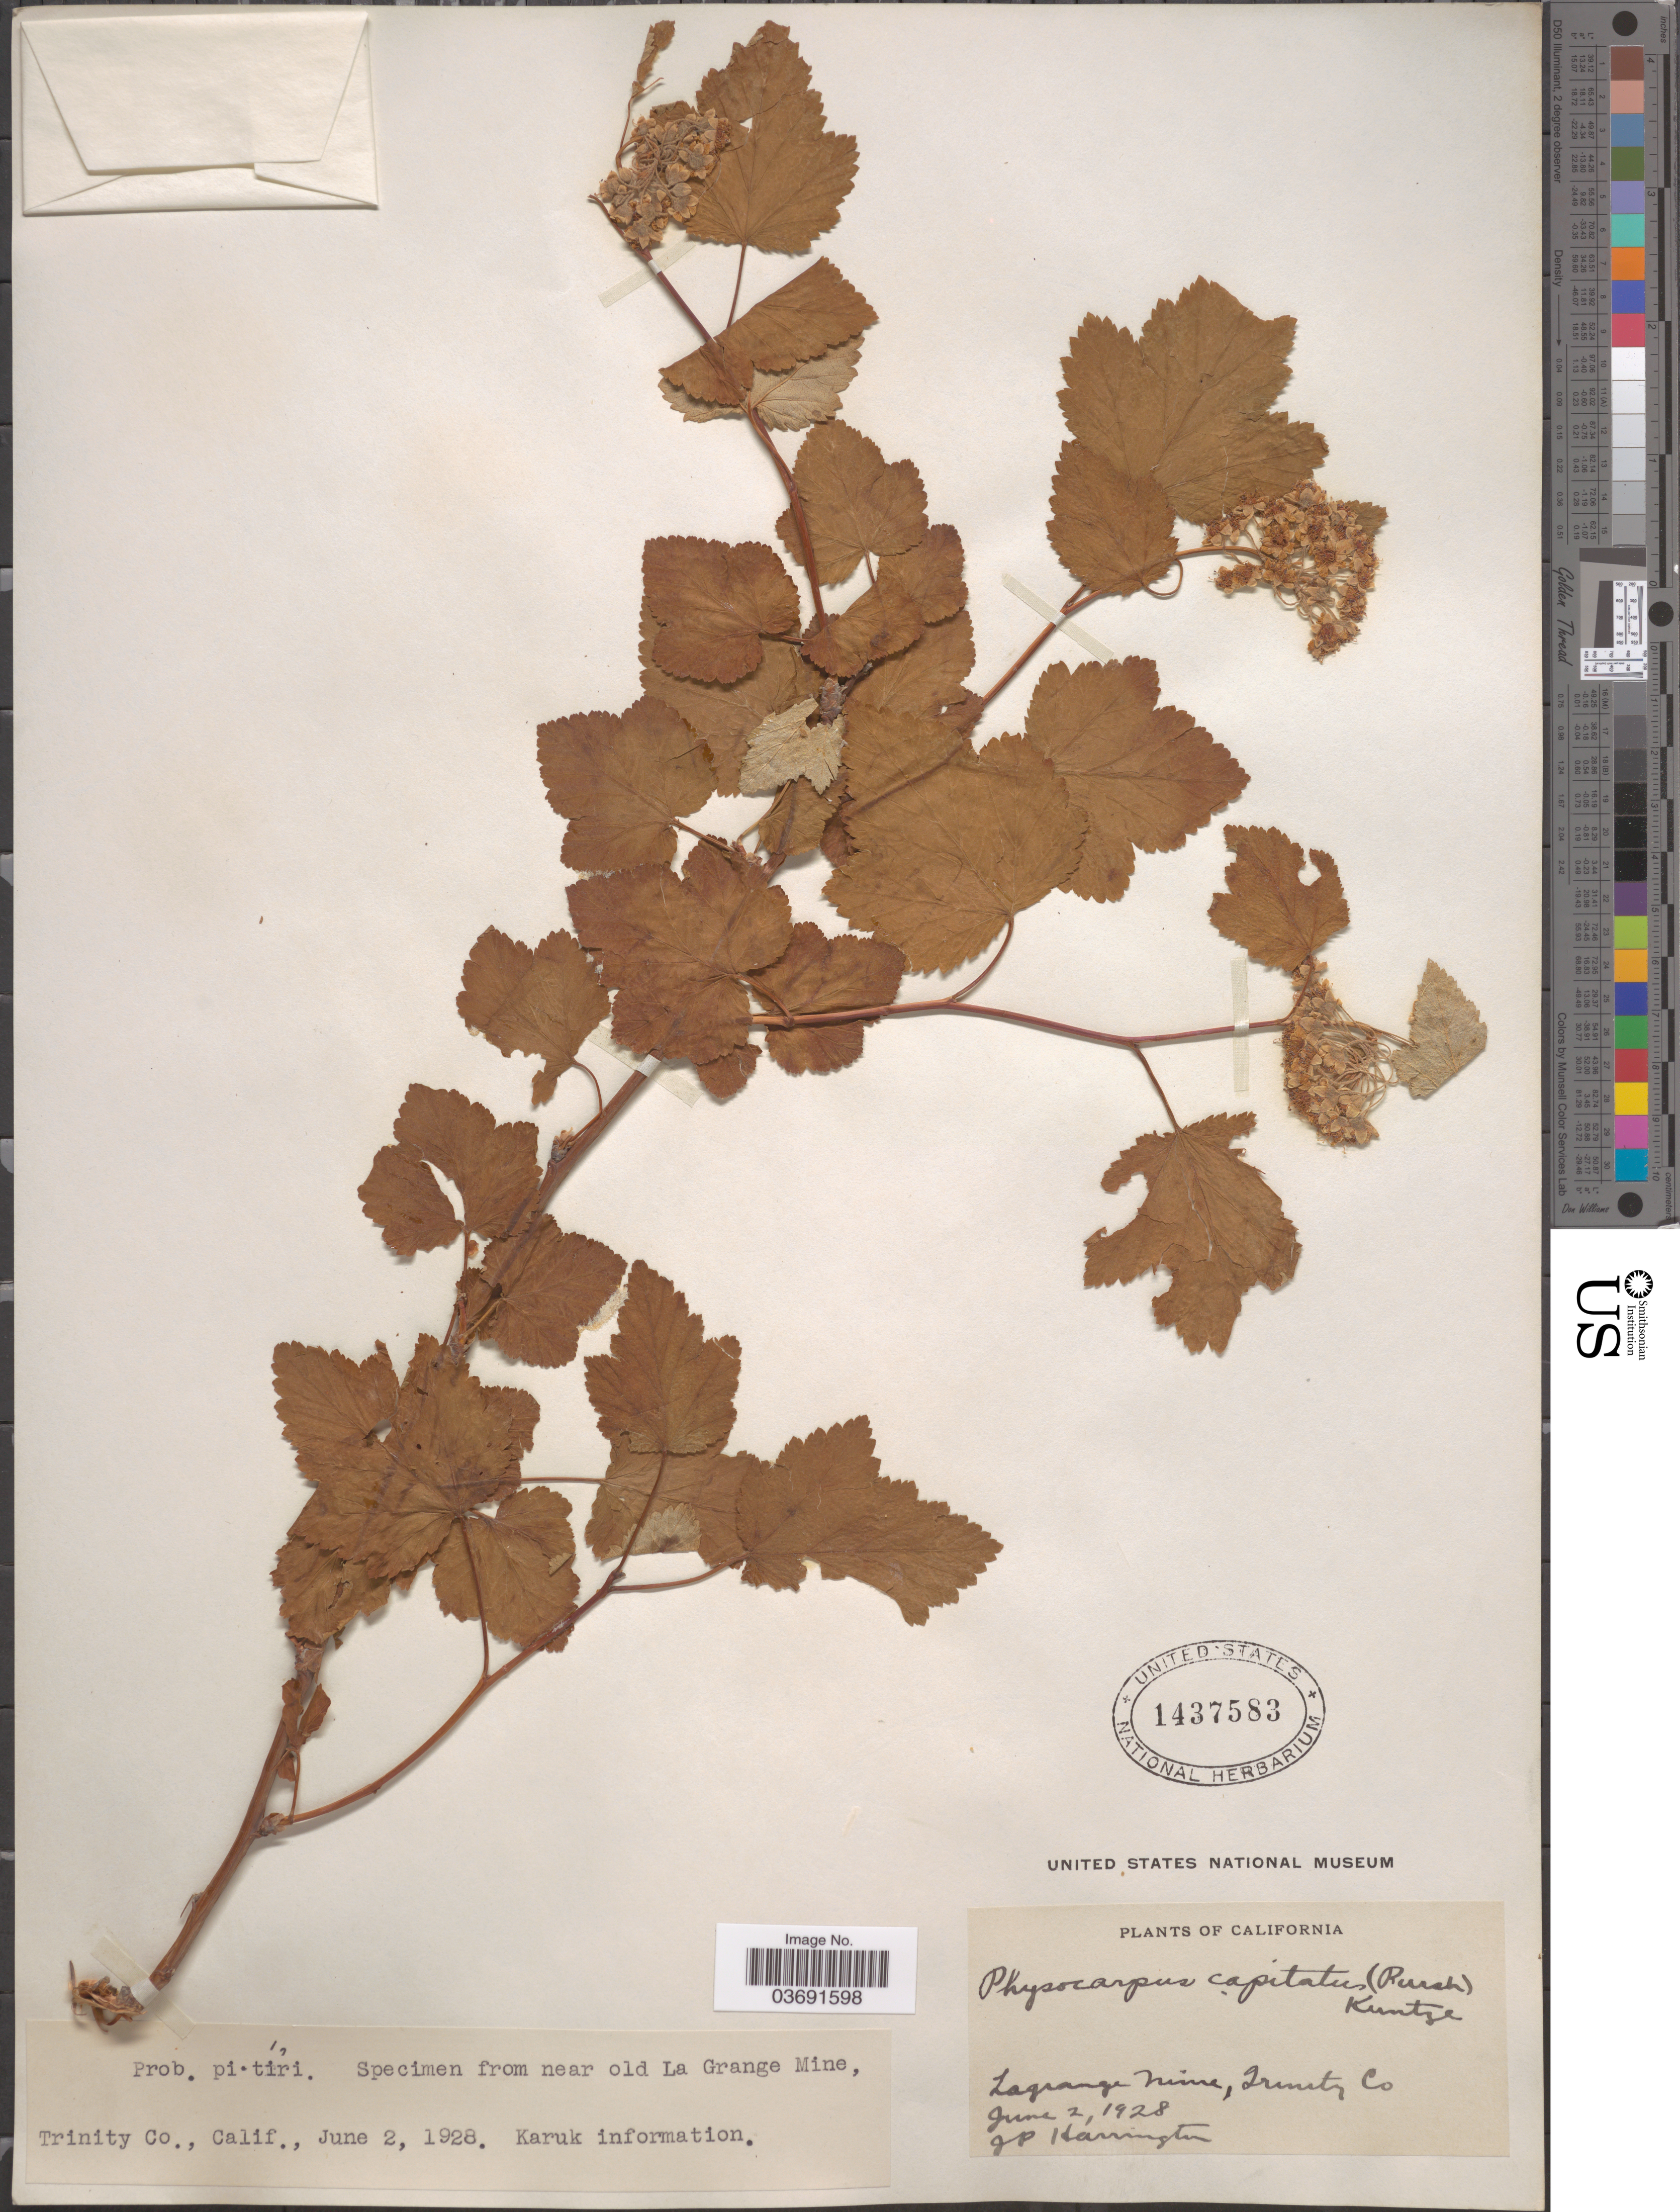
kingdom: Plantae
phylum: Tracheophyta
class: Magnoliopsida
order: Rosales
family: Rosaceae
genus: Physocarpus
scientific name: Physocarpus capitatus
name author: (Pursh) Kuntze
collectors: J. Harrington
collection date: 1928-06-02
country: United States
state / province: California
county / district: Trinity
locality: Near old La Grange Mine, Trinity Co.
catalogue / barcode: US 1437583